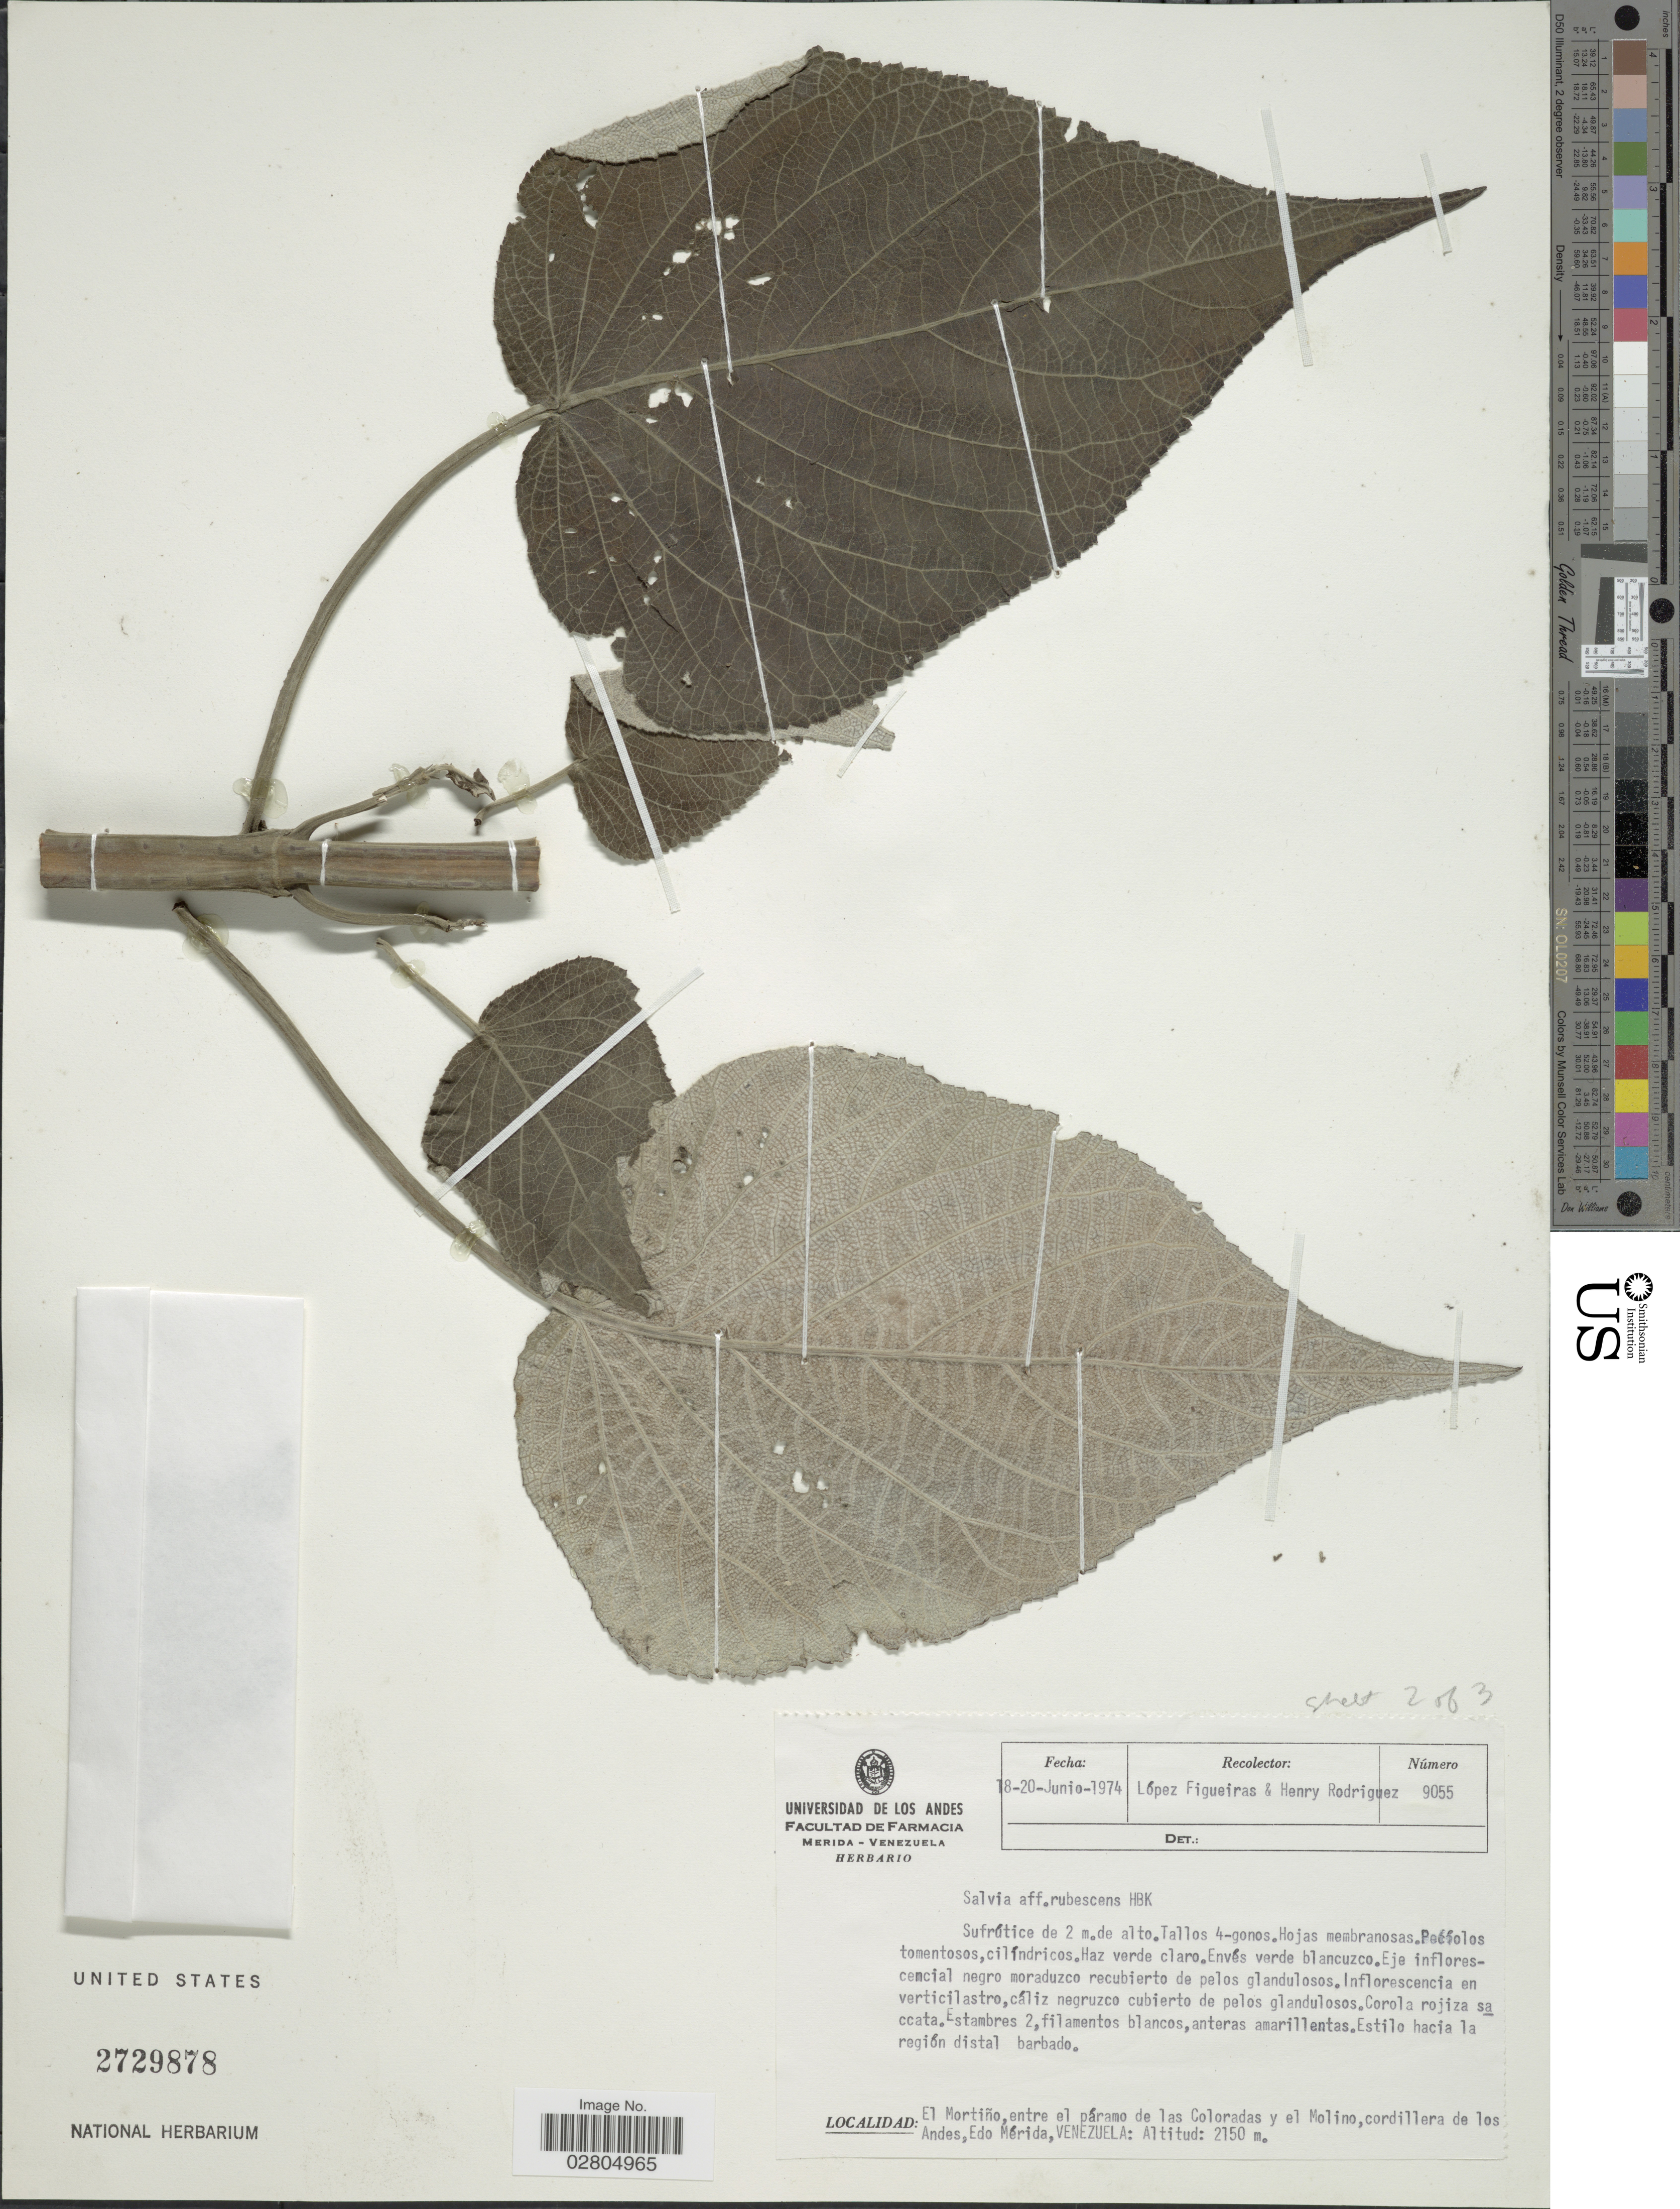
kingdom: Plantae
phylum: Tracheophyta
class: Magnoliopsida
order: Lamiales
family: Lamiaceae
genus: Salvia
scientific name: Salvia rubescens subsp. truxillensis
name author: (Briq.) J.R.I. Wood & Harley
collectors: M. López Figueiras & H. A. Rodriguez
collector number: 9055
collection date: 1974-06-18/1974-06-20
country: Venezuela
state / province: Mérida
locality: El Mortiño, entre el páramo de las Coloradas y el Molino, cordillera de los Andes, Edo Mérida.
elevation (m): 2150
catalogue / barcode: US 2729878